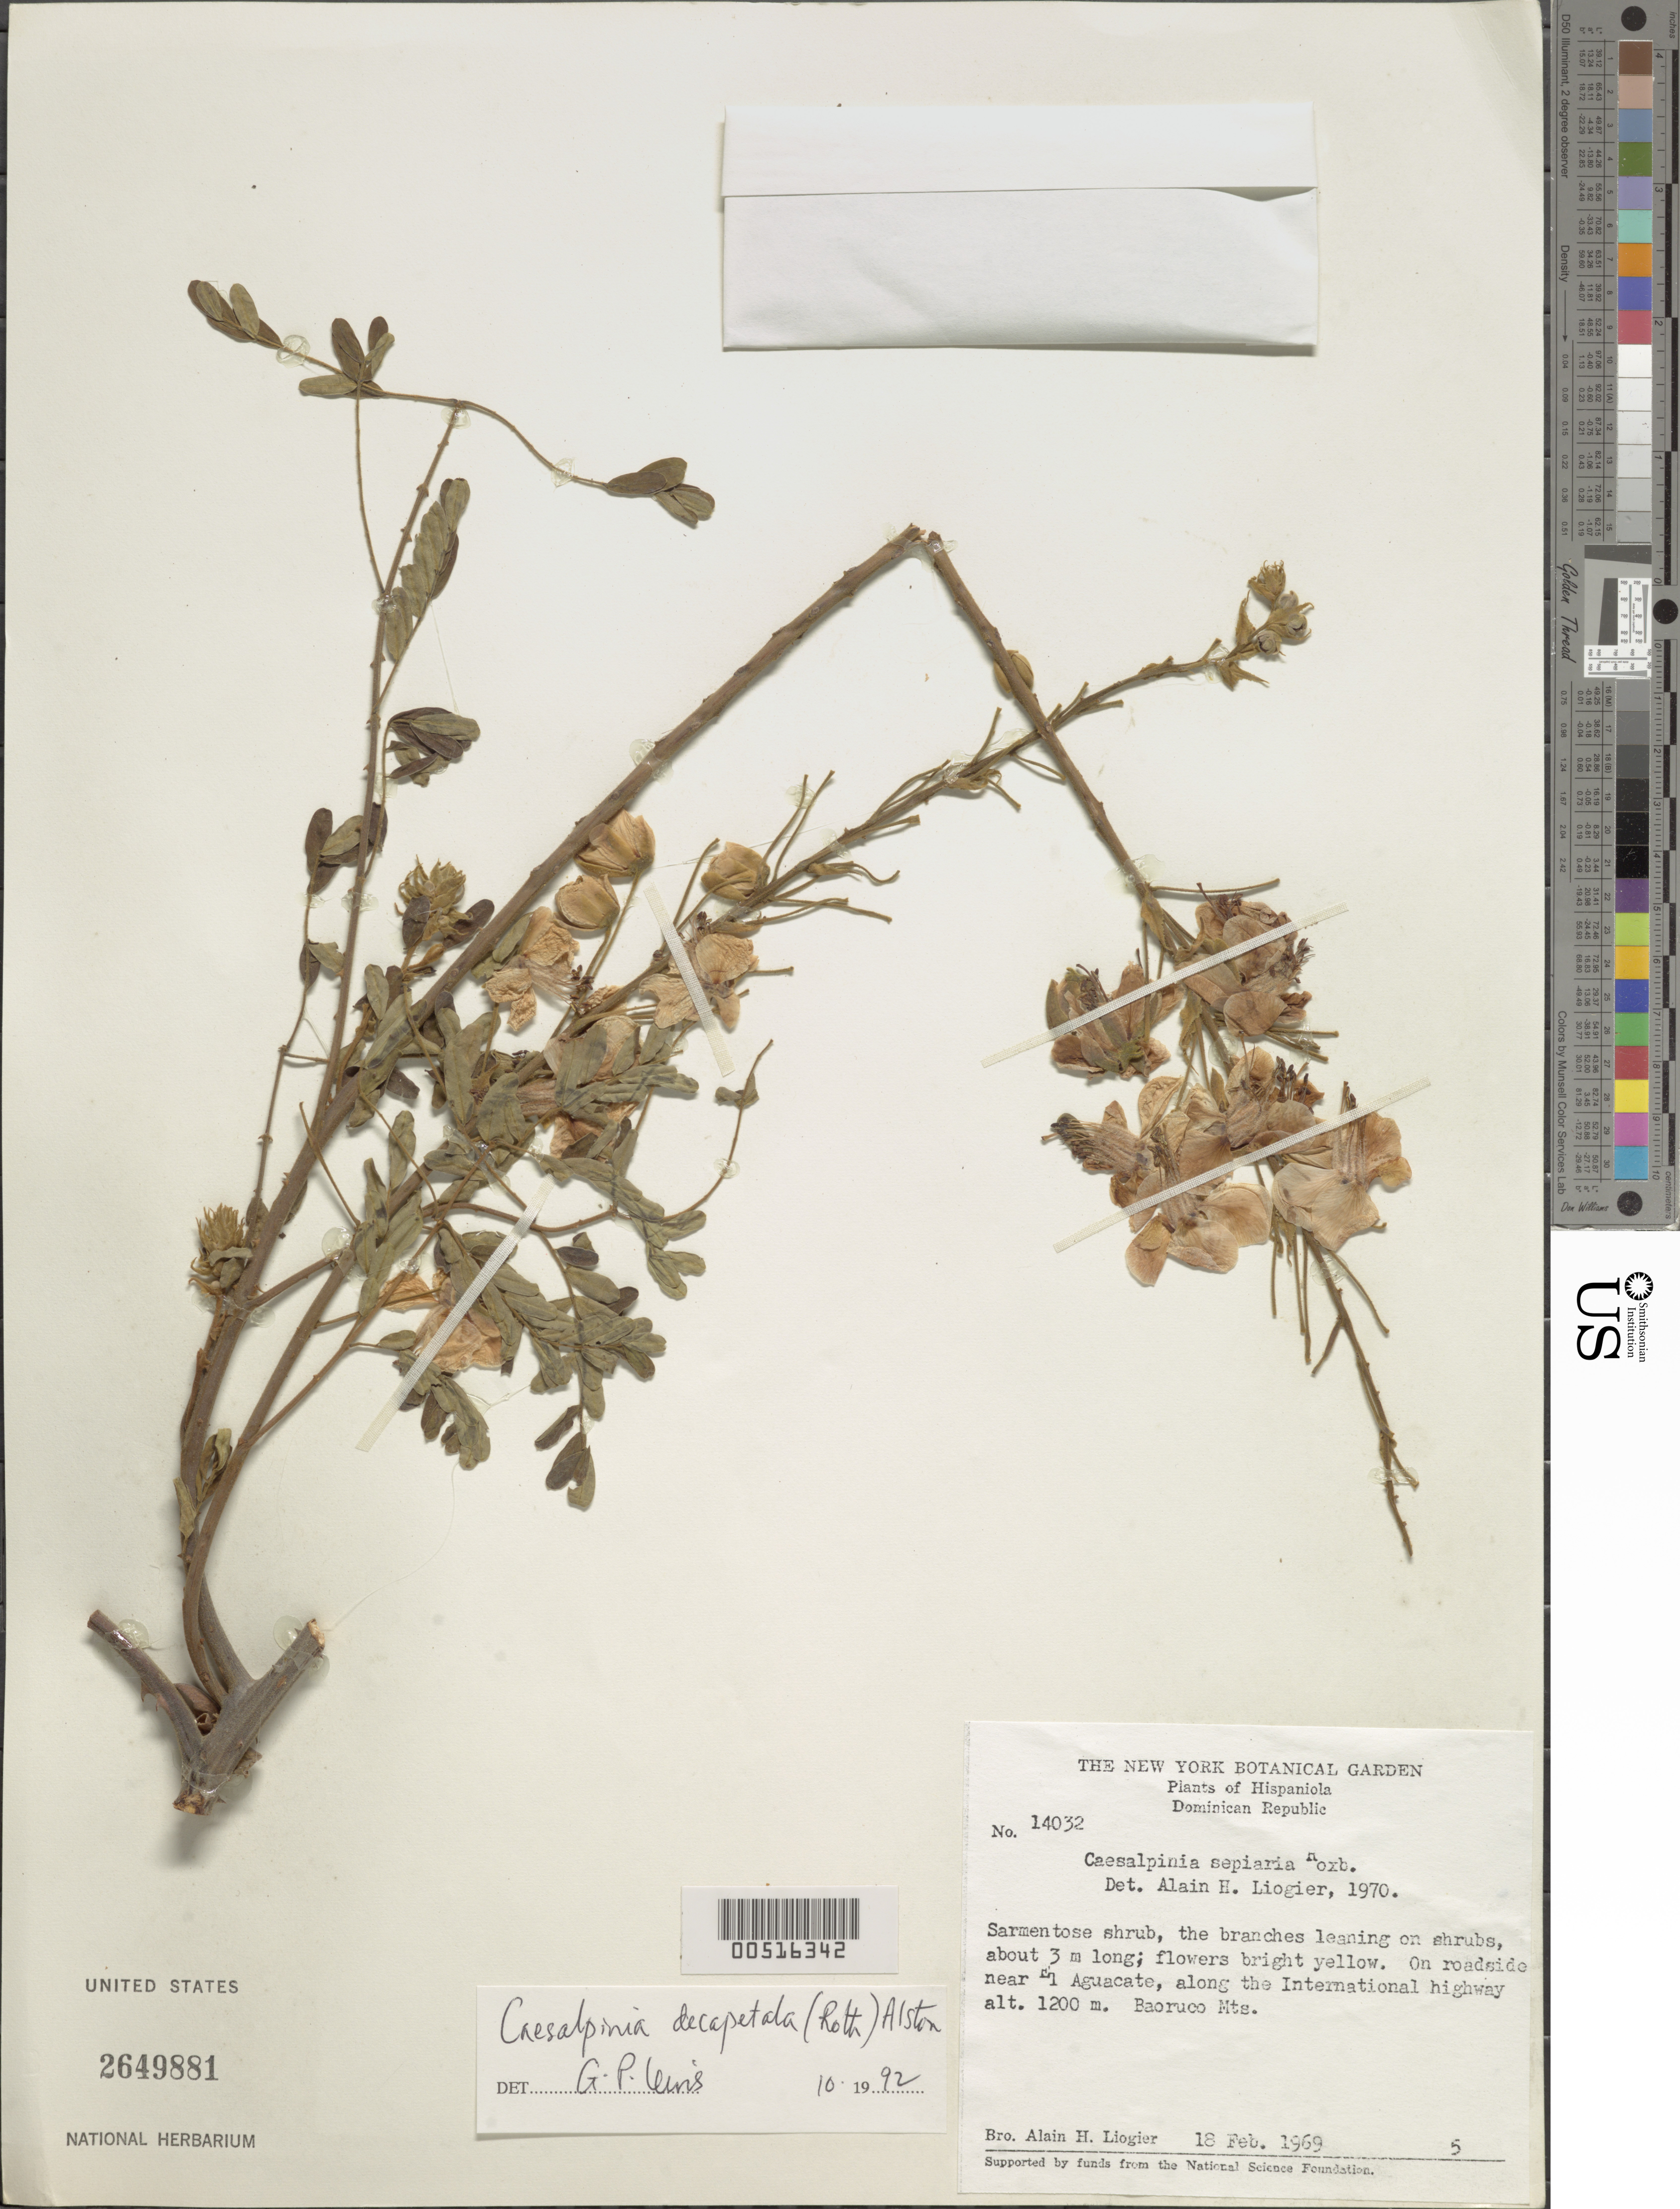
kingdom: Plantae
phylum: Tracheophyta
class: Magnoliopsida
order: Fabales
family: Fabaceae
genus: Biancaea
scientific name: Biancaea decapetala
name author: (Roth) O. Deg.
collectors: A. H. Liogier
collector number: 14032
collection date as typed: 18 Feb 1969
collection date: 1969-02-18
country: Dominican Republic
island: Hispaniola Island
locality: Baoruco mts.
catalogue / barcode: US 2649881